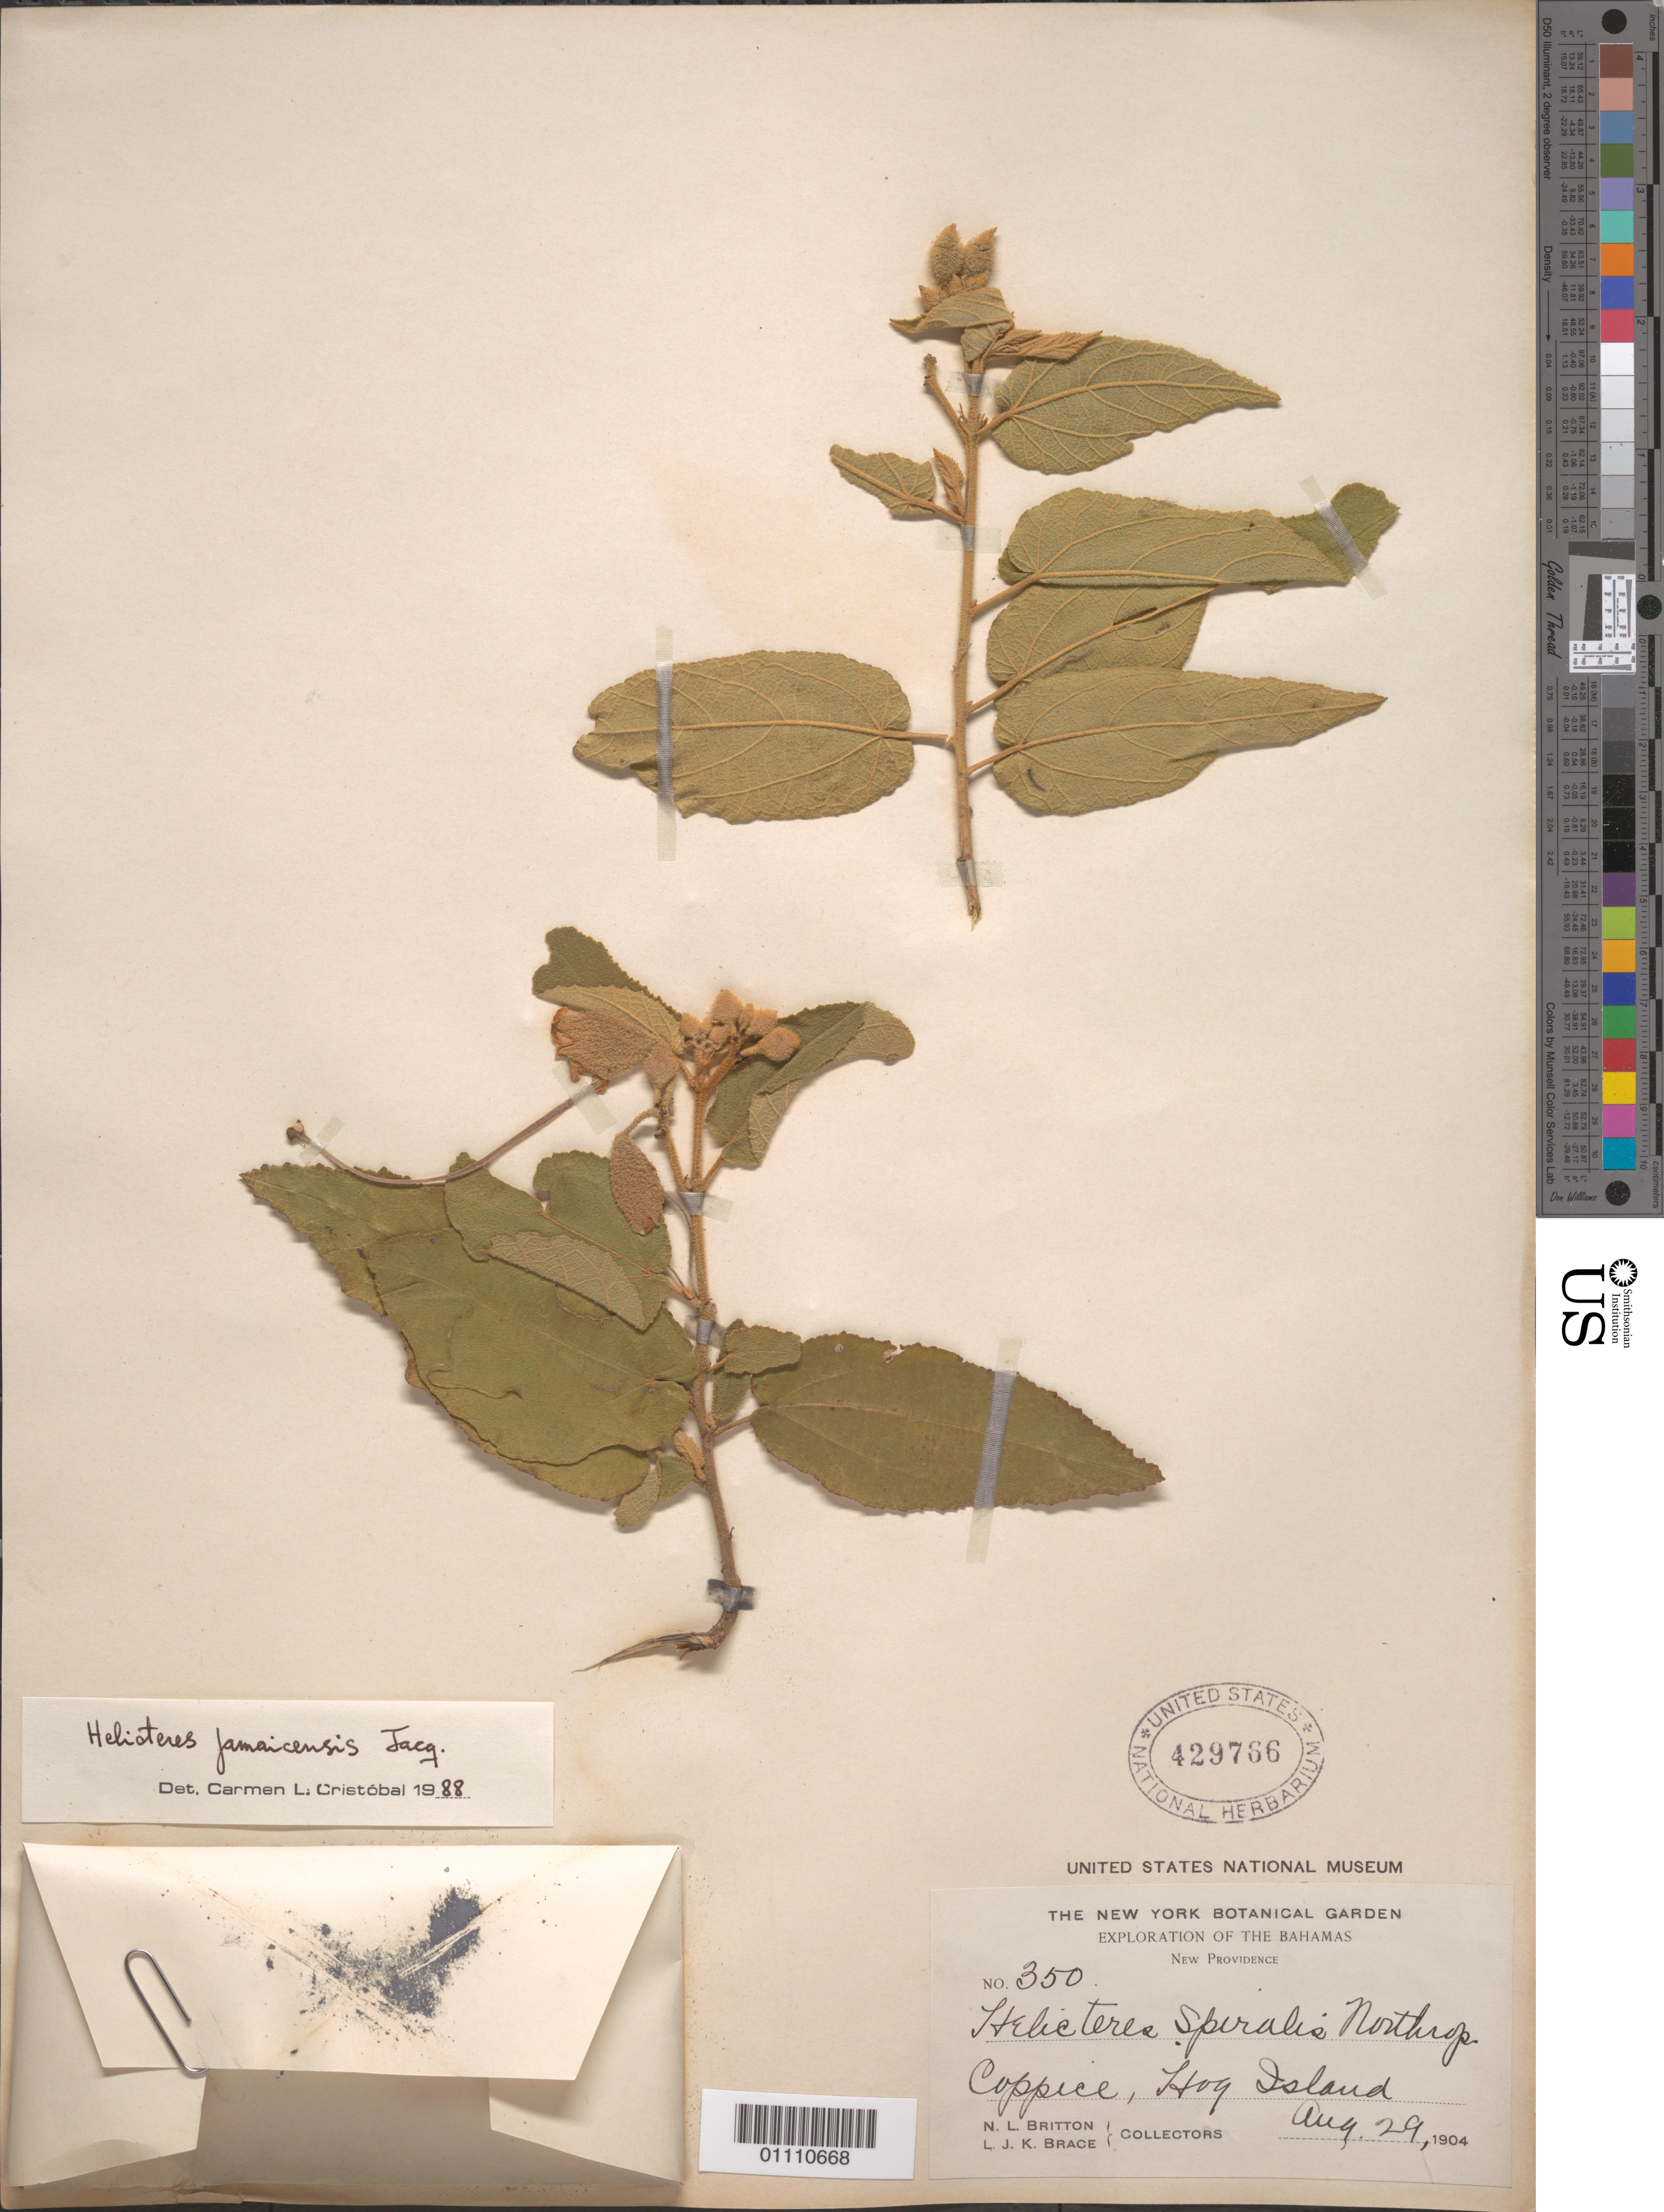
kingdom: Plantae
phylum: Tracheophyta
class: Magnoliopsida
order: Malvales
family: Malvaceae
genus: Helicteres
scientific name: Helicteres jamaicensis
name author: Jacq.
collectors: N. Britton & L. J. K. Brace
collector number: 350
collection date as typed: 29 Aug 1904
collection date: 1904-08-29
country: Bahamas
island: Hog I.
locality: Coppice, Hog Island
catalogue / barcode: US 429766